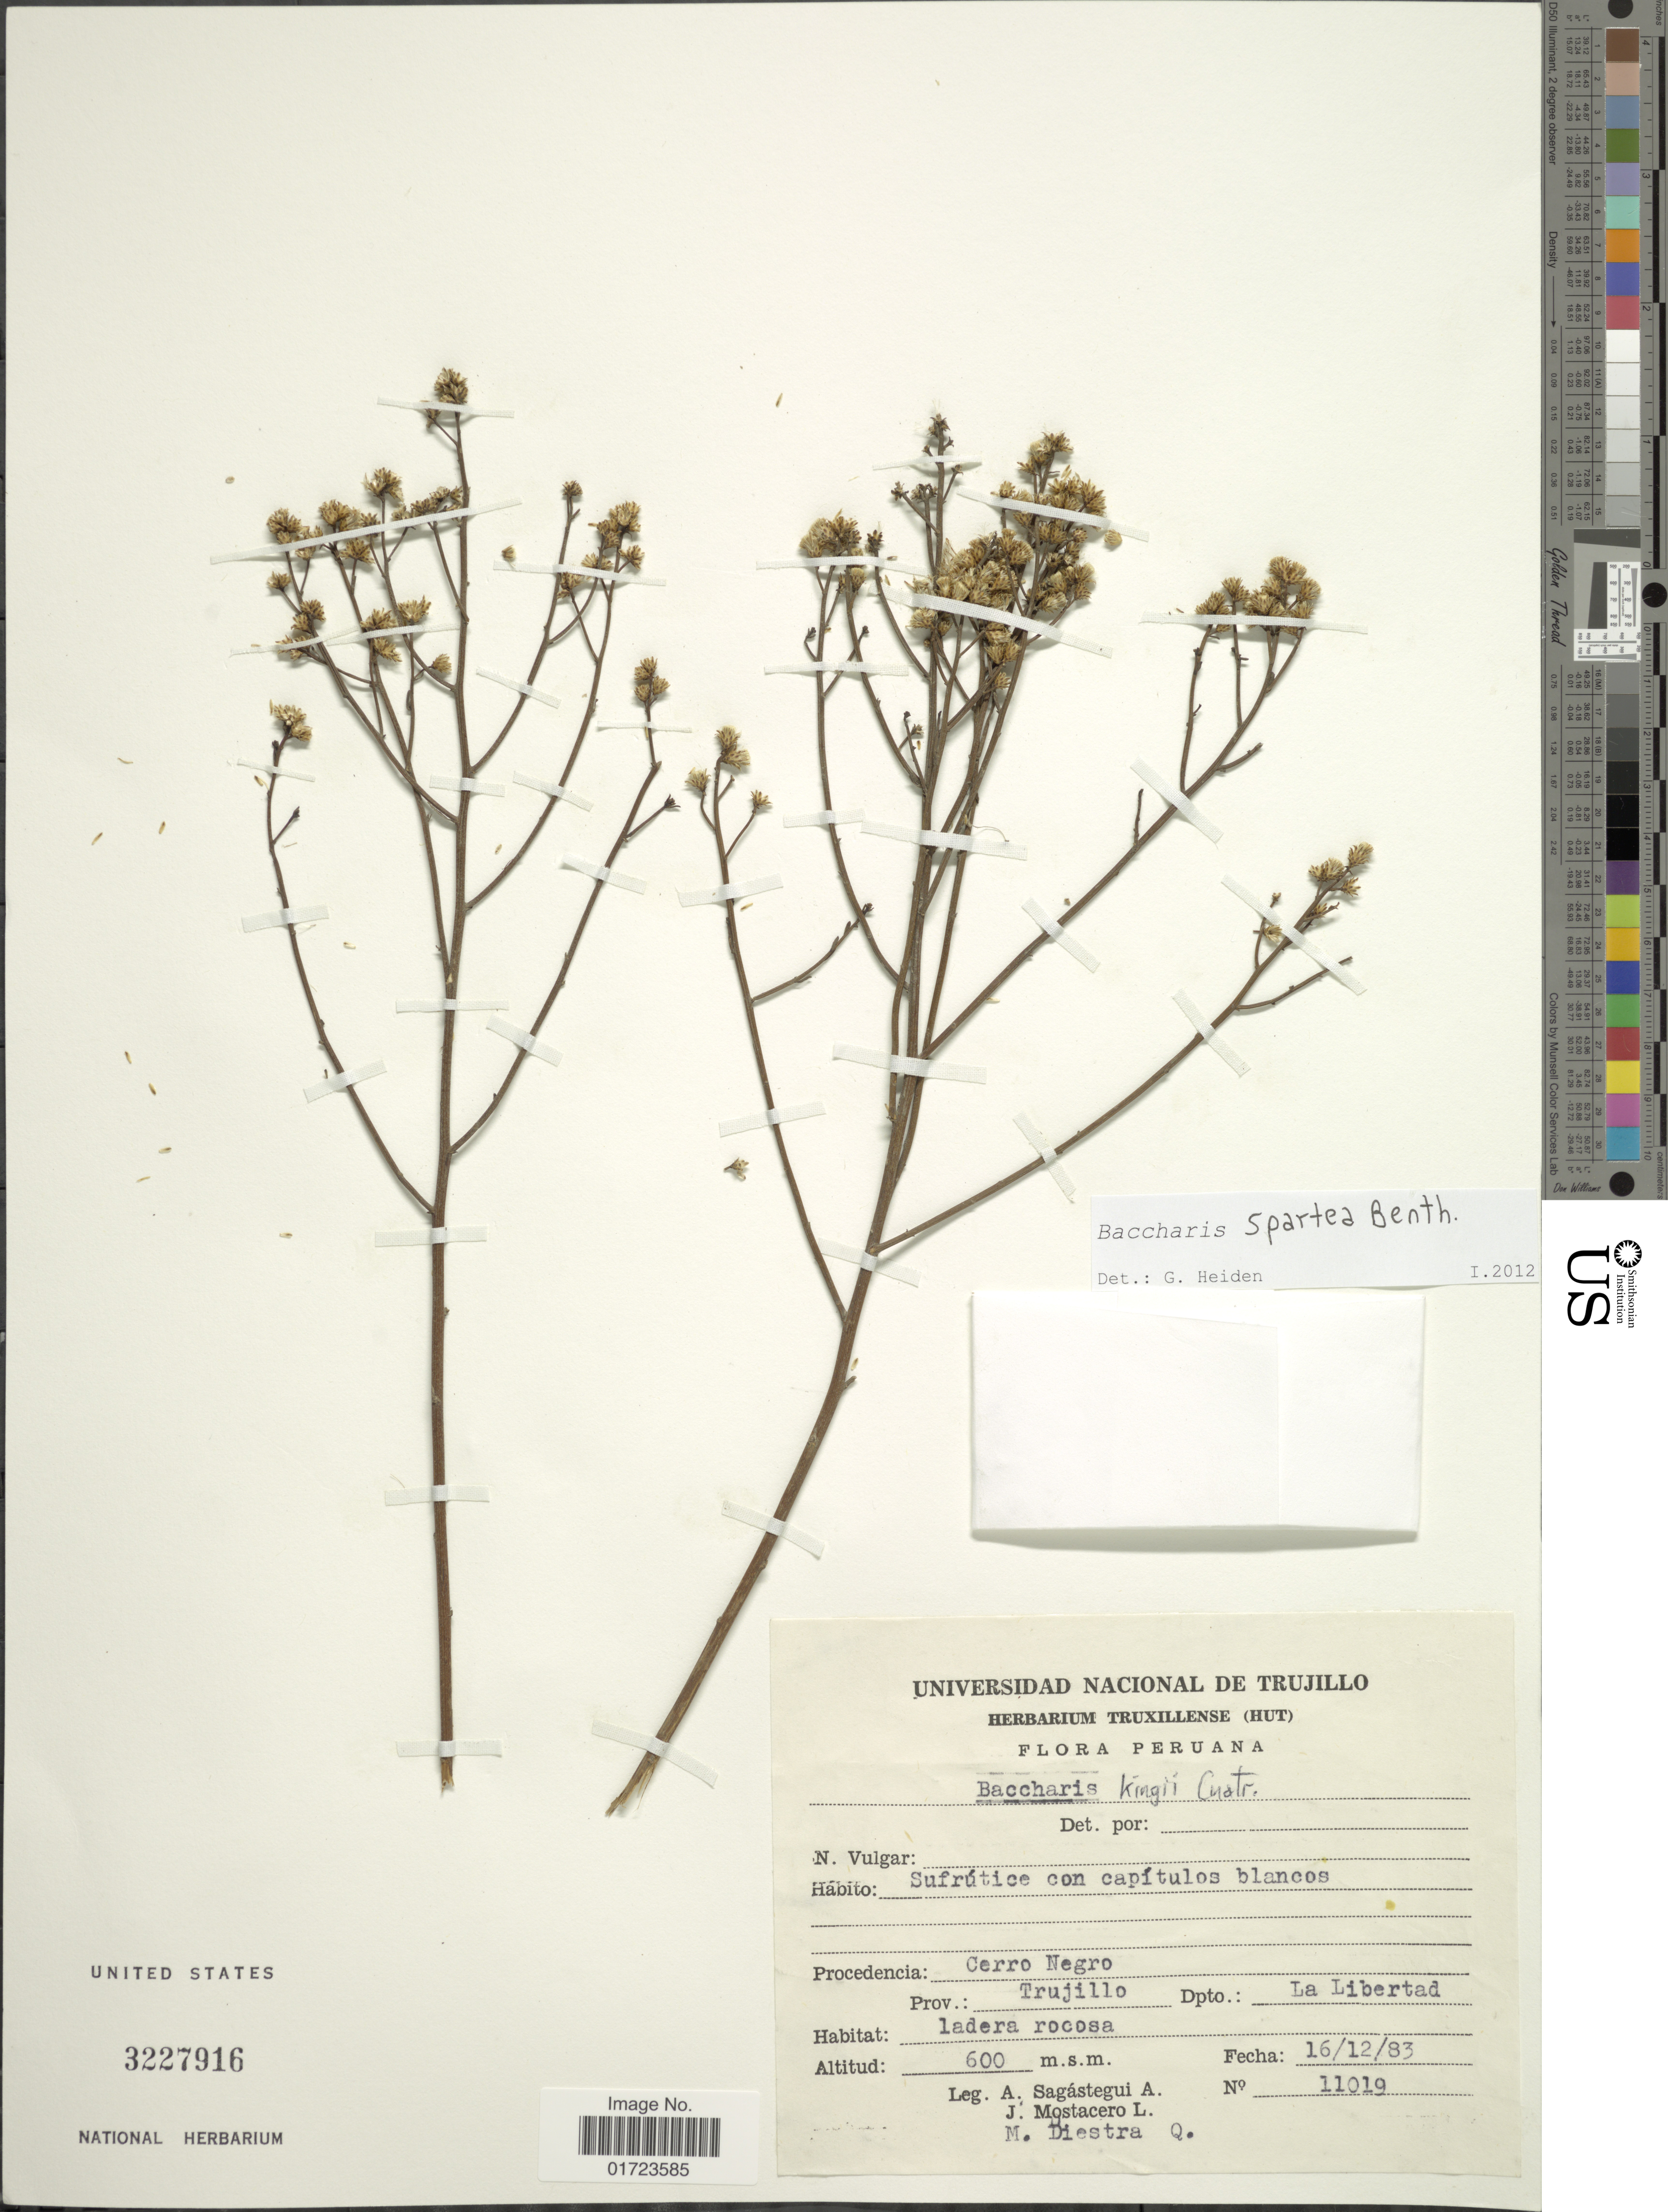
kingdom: Plantae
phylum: Tracheophyta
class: Magnoliopsida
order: Asterales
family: Asteraceae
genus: Baccharis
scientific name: Baccharis spartea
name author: Benth.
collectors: A. Sagástegui A., J. Mostacero L. & M. Diestra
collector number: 11019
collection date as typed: Transcribed d/m/y: 16/12/83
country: Peru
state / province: La Libertad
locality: Cerro Nergro. Prov. Trujillo, Dpto.: La Libertad.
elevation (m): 600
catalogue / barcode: US 3227916